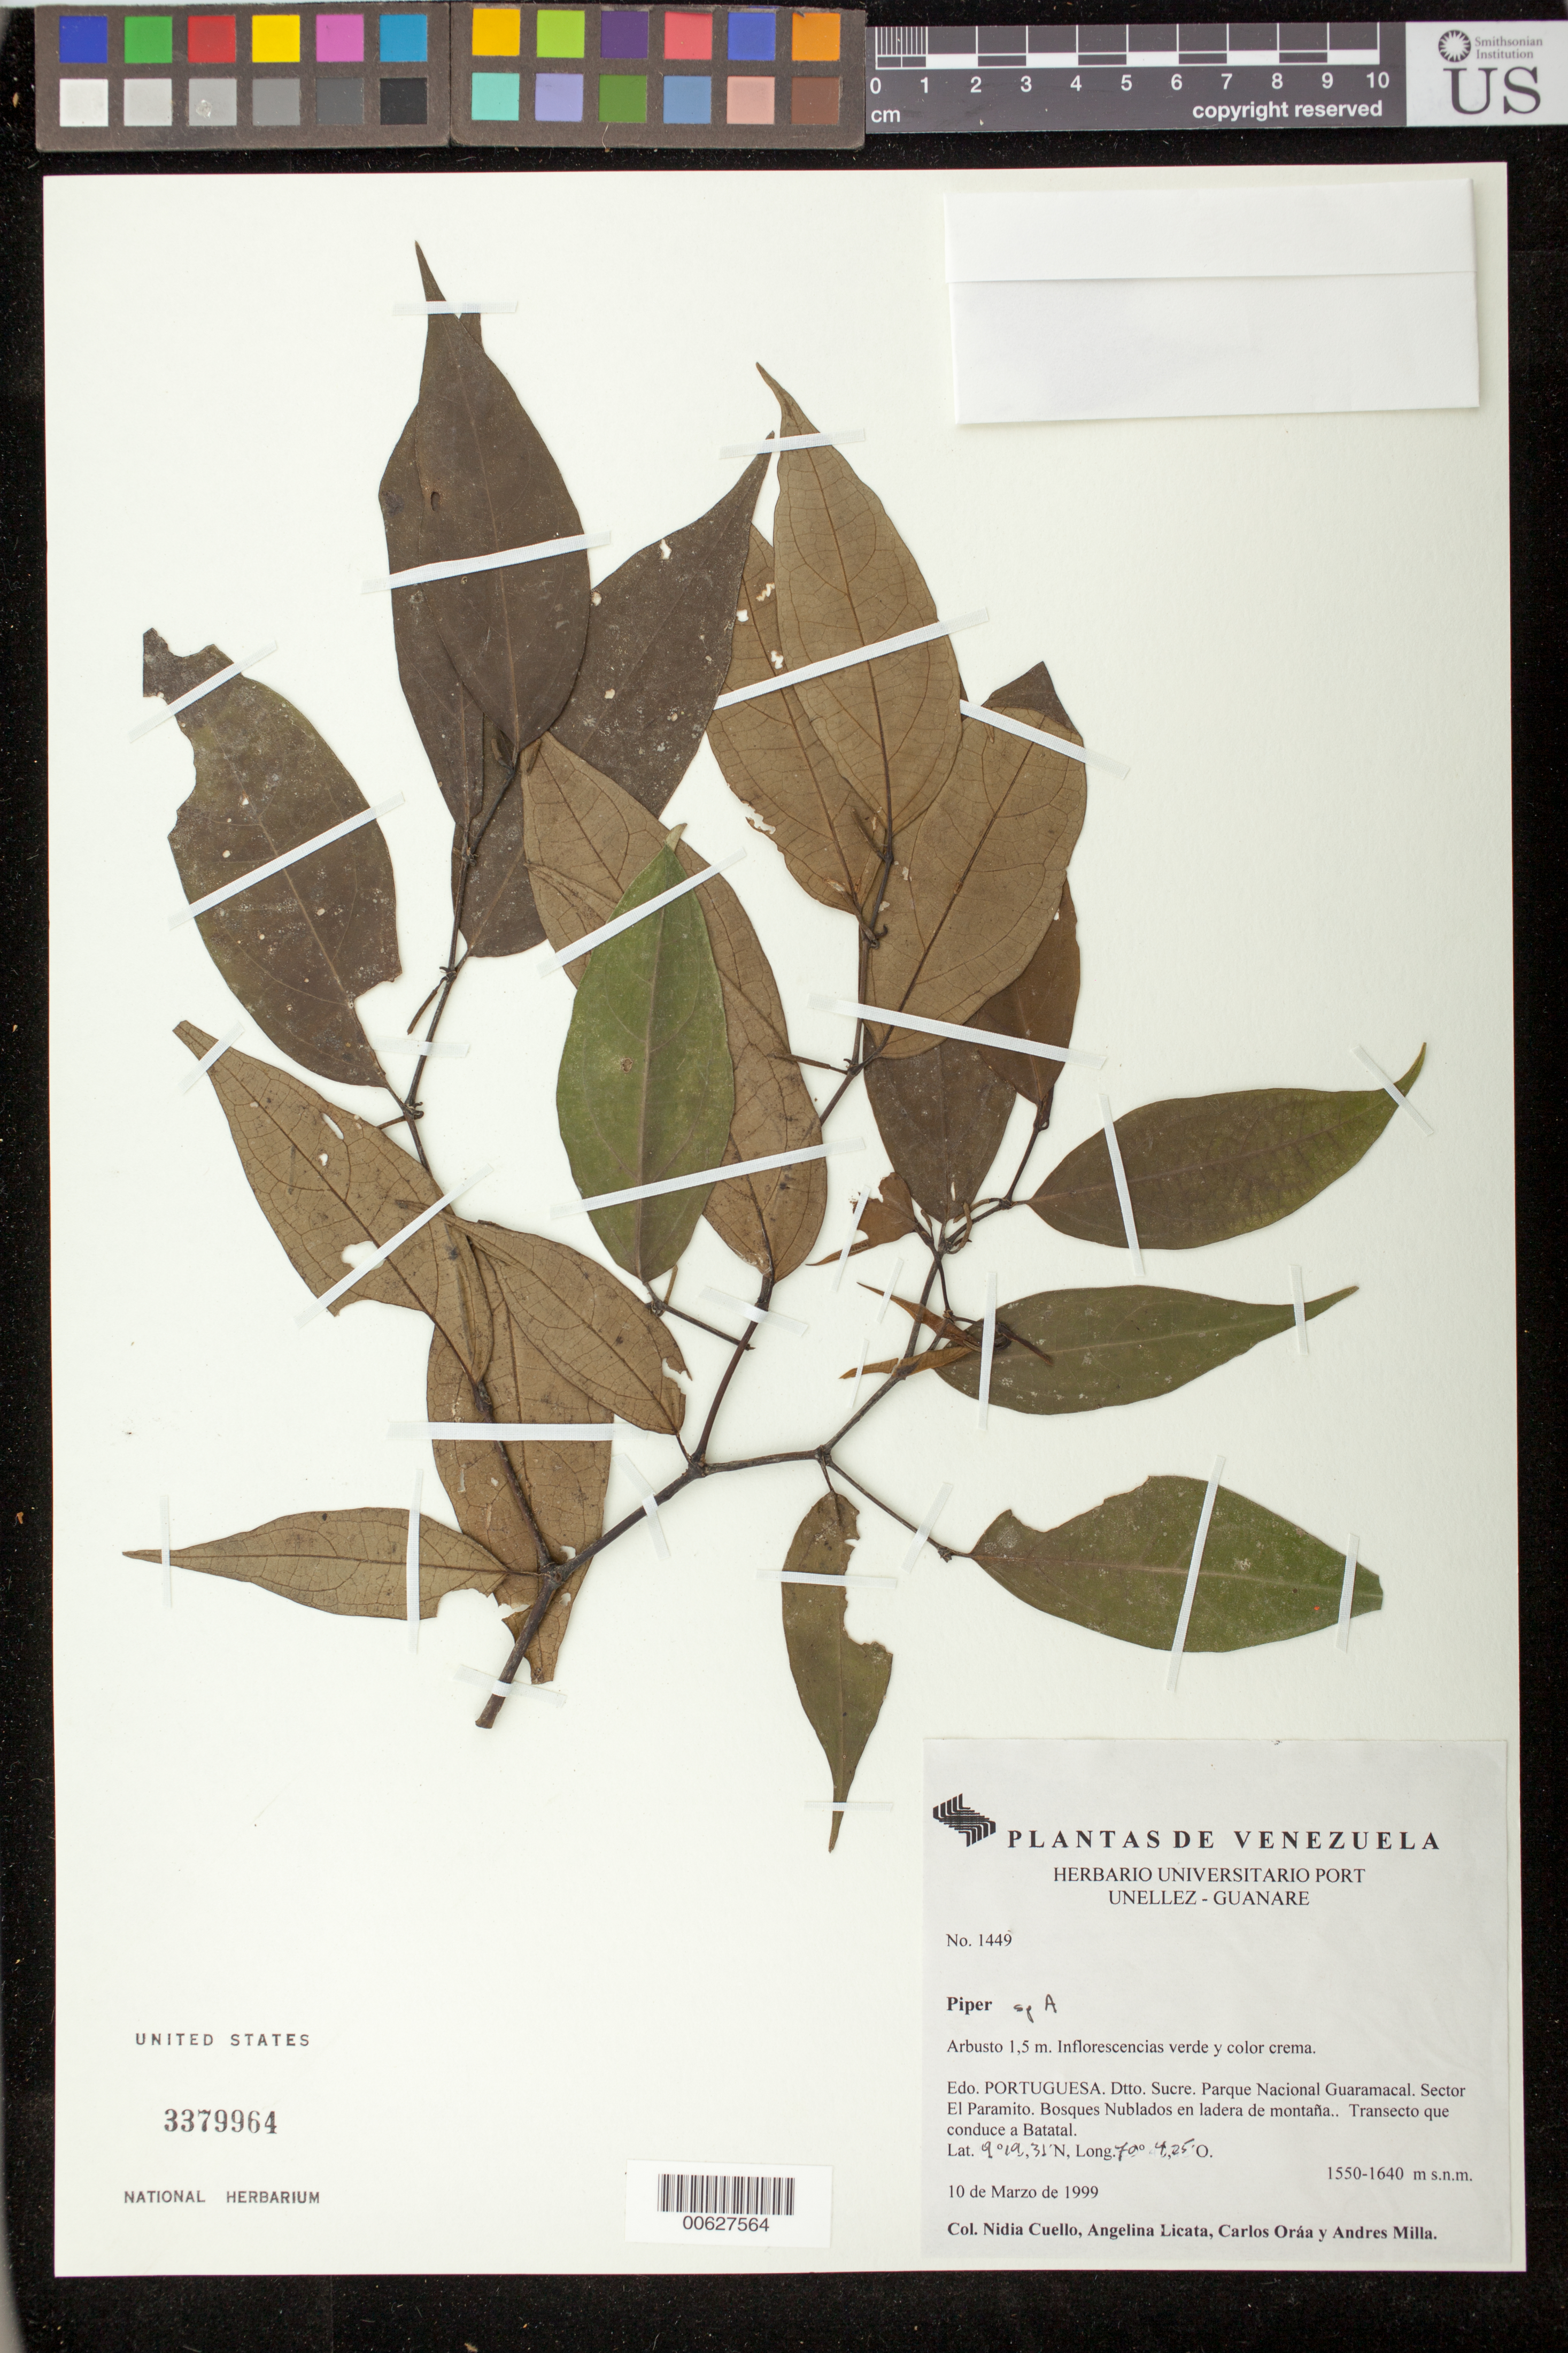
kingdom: Plantae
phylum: Tracheophyta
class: Magnoliopsida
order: Piperales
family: Piperaceae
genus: Piper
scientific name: Piper sotobosquense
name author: S.M. Niño & Dorr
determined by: Niño, S. M.; Dorr, L. J.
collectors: N. L. Cuello, A. Licata, C. Oráa & A. Milla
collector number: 1449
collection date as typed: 10 Mar 1999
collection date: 1999-03-10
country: Venezuela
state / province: Portuguesa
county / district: Sucre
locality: Parque Nacional Guaramacal. Sector El Paramito, transecto que conduce a Batatal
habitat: Bosques nublados en ladera de montaña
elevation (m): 1550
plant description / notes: PORT, US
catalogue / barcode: US 3379964